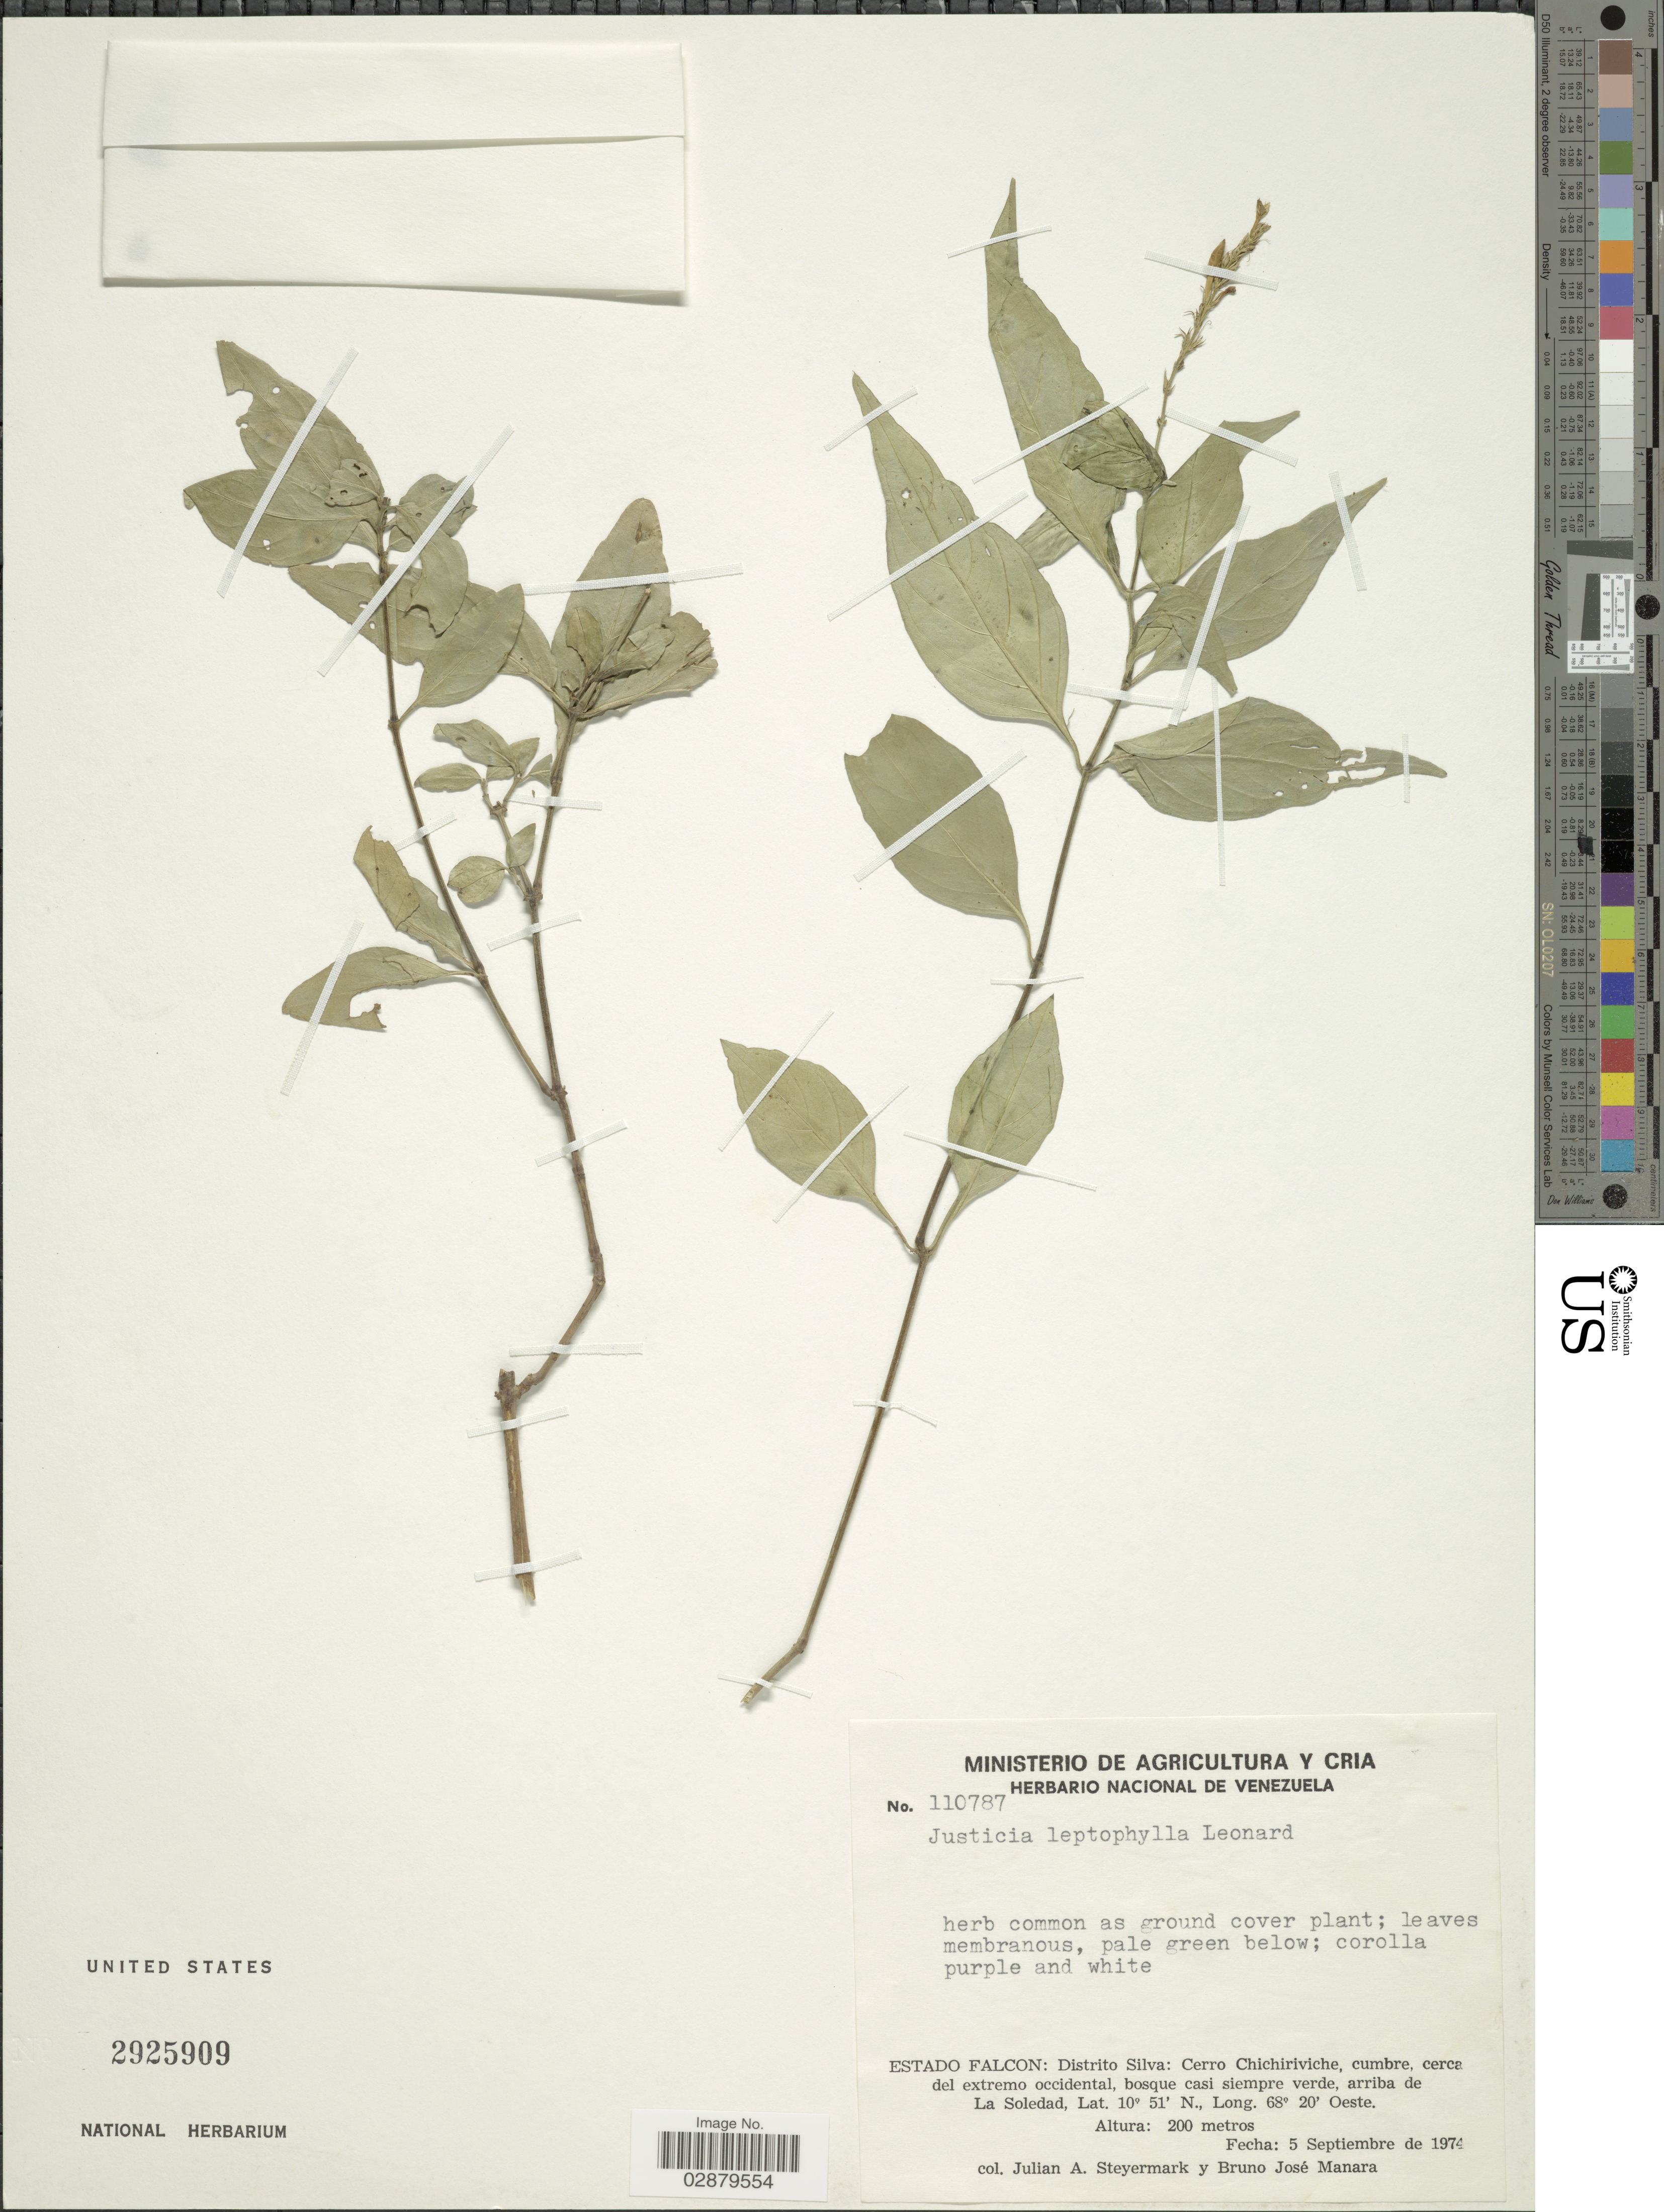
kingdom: Plantae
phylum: Tracheophyta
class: Magnoliopsida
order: Lamiales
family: Acanthaceae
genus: Justicia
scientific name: Justicia leptophylla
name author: Leonard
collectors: J. Steyermark & B. Manara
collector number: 110787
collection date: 1974-09-05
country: Venezuela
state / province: Falcón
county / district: Silva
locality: Distrito Silva: Cerro Chichiriviche, cumbre, cerca del extremo occidental, bosque casi siempre verde, arriba de La Soledad.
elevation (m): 200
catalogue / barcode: US 2925909